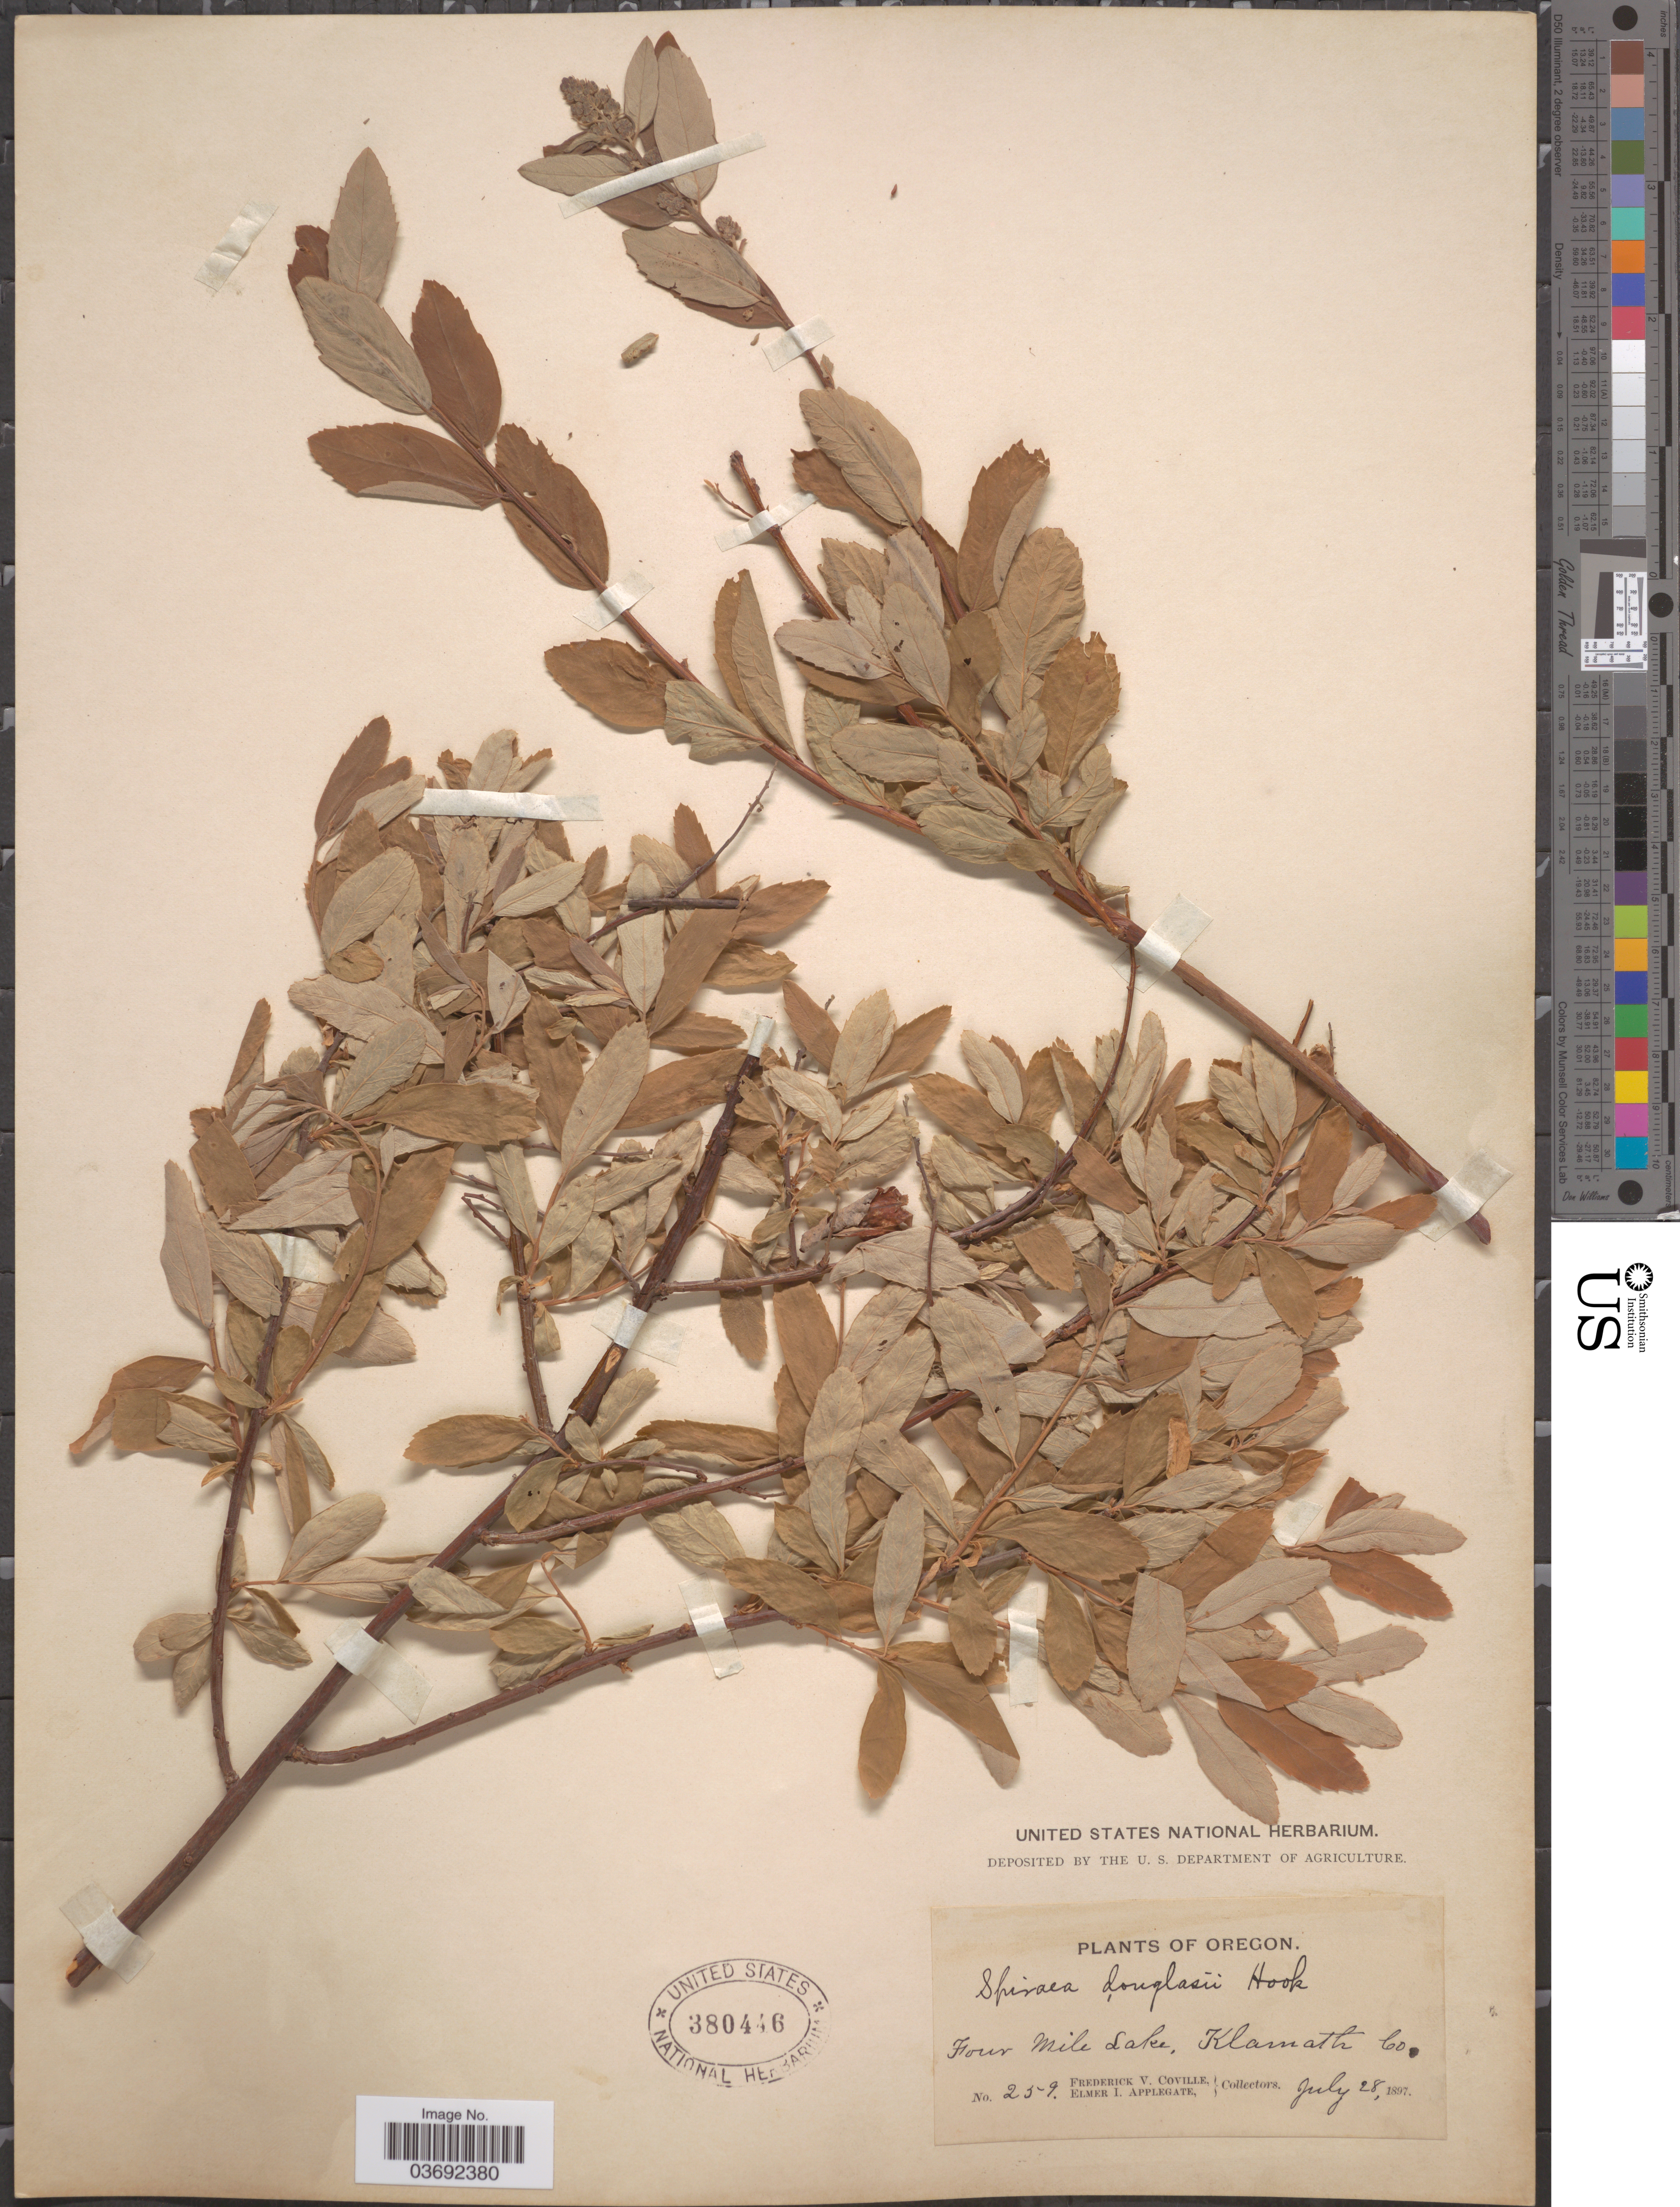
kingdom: Plantae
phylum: Tracheophyta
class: Magnoliopsida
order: Rosales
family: Rosaceae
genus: Spiraea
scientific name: Spiraea douglasii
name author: Hook.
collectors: F. V. Coville & E. I. Applegate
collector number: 259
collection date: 1897-07-28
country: United States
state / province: Oregon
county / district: Klamath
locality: Four Mile Lake, Klamath Co.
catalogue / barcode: US 380446